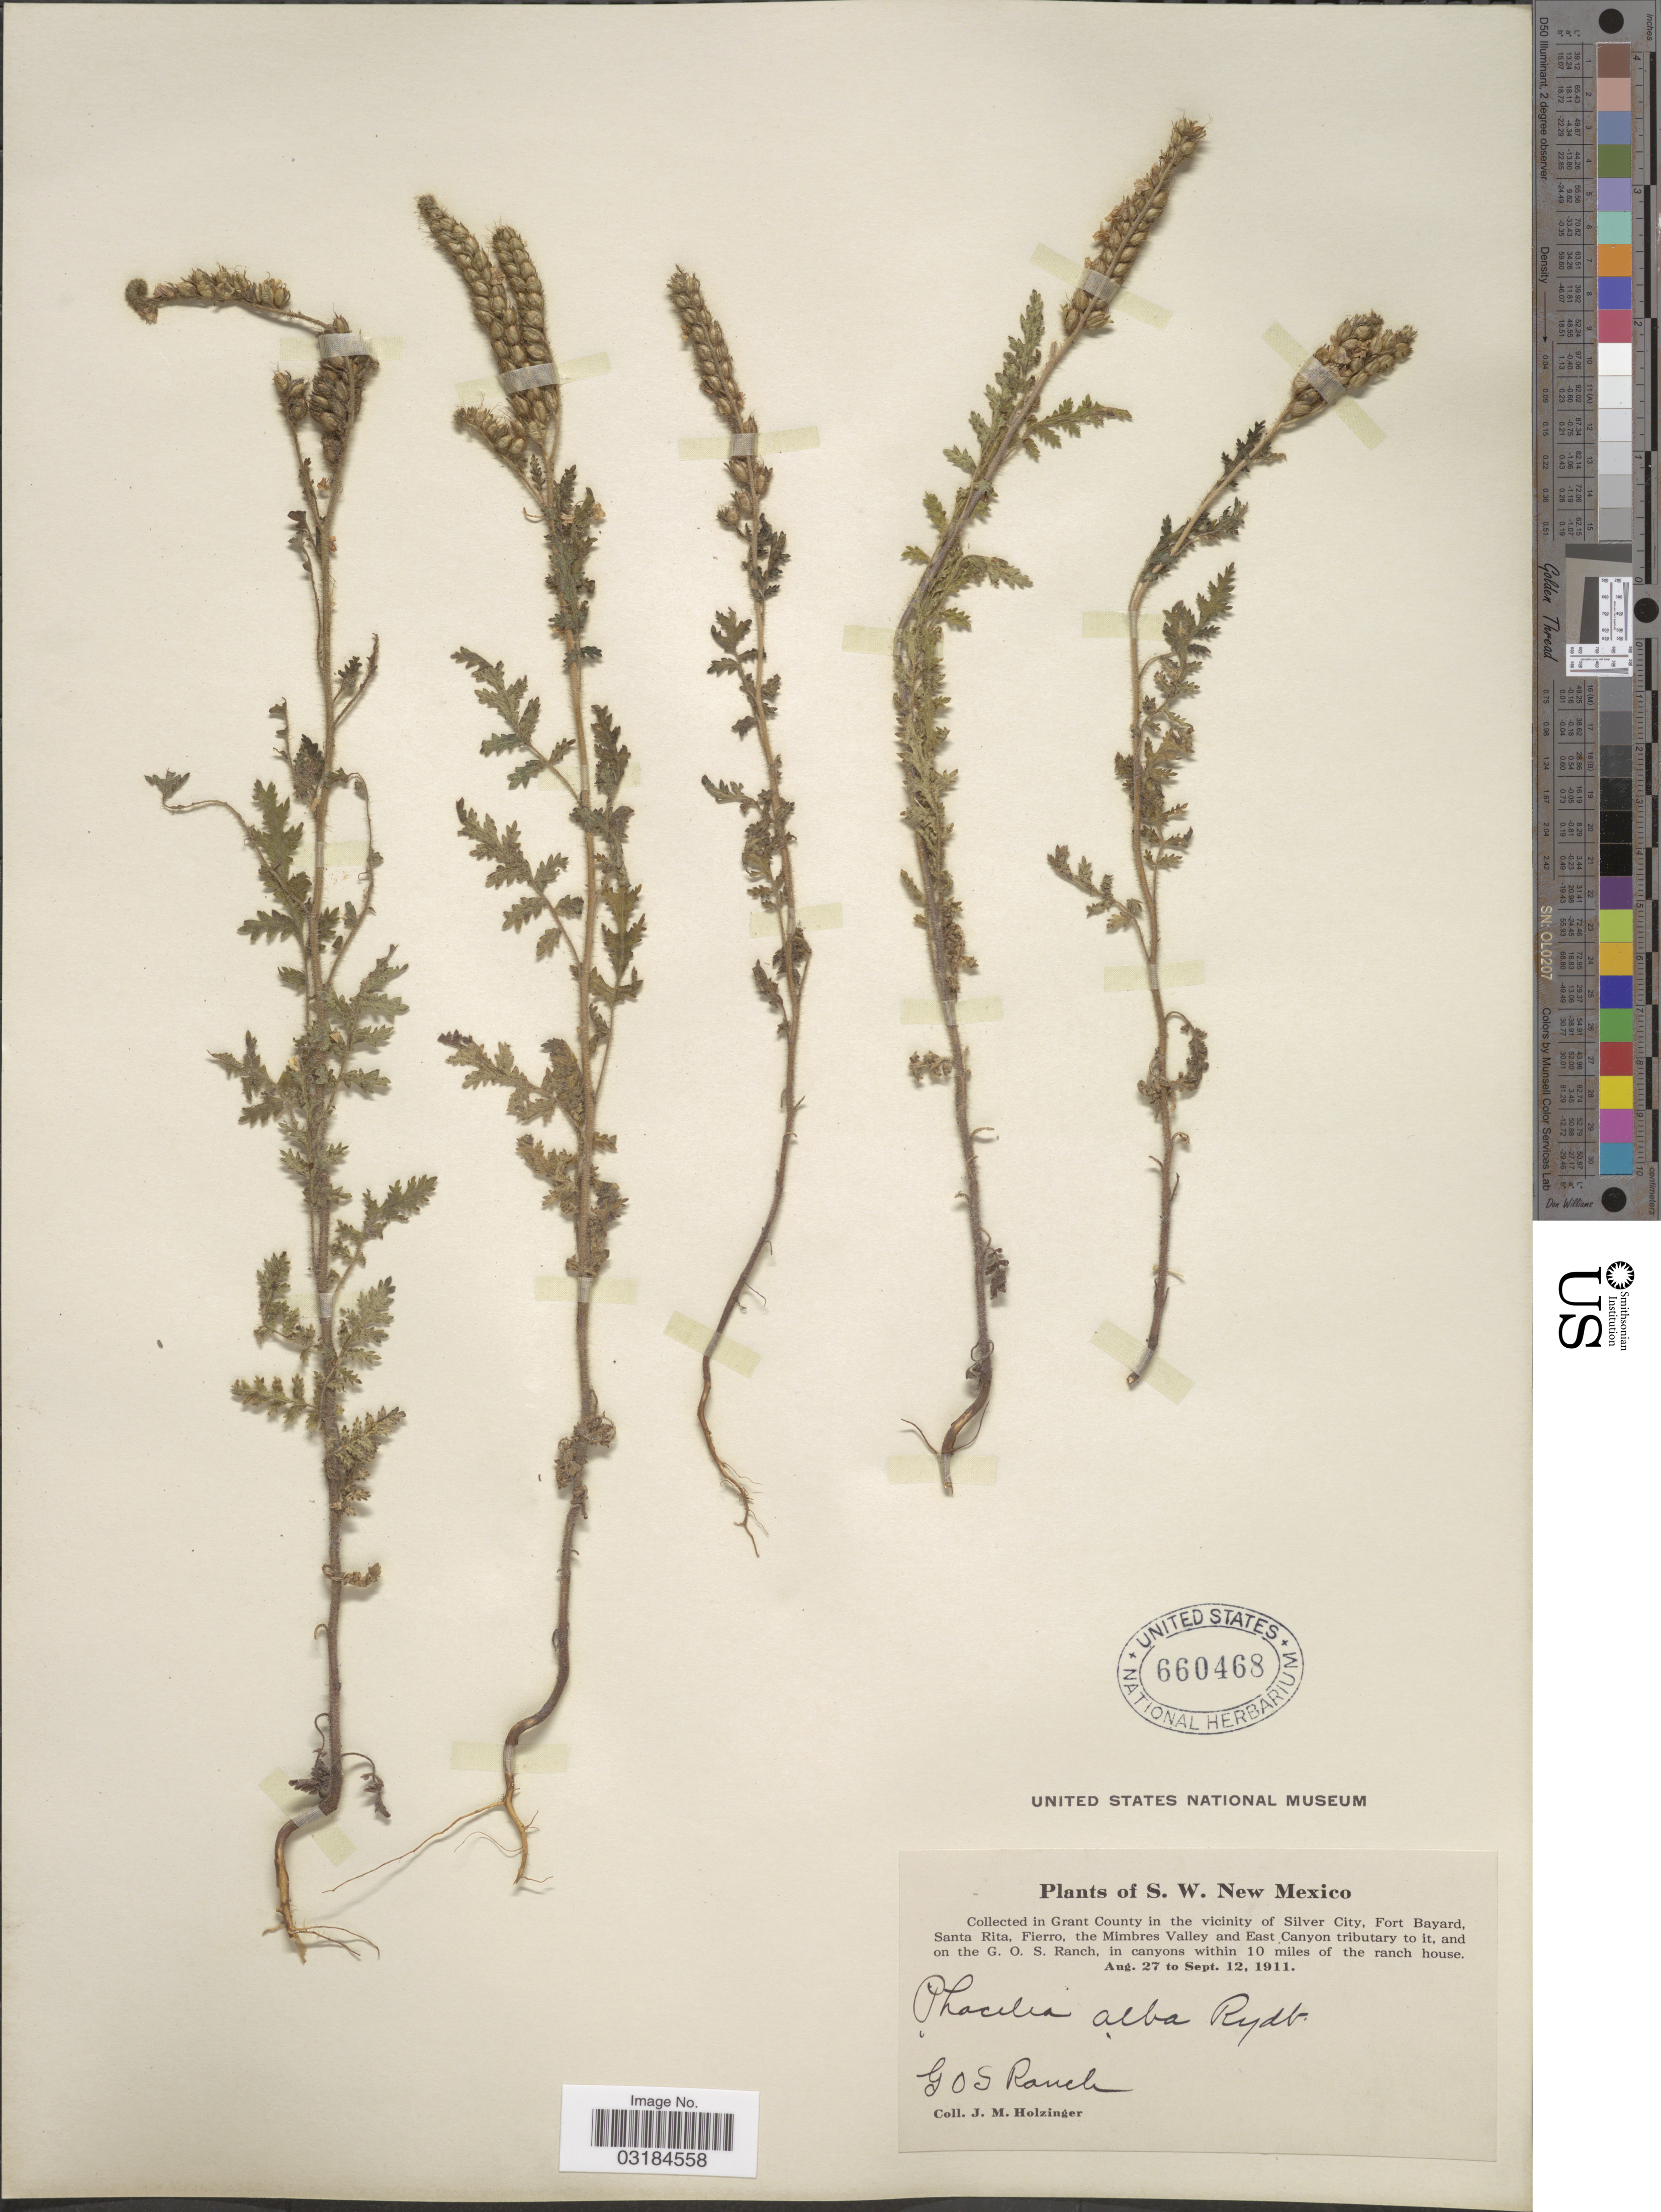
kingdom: Plantae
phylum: Tracheophyta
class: Magnoliopsida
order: Boraginales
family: Hydrophyllaceae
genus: Phacelia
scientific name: Phacelia alba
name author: Rydb.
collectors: J. M. Holzinger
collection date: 1911-08-27/1911-09-12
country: United States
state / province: New Mexico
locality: S.W. New Mexico. In Grant County in the vicinity of Silver city, Fort Bayard, Santa Rita, Fierro, the Mimbres Valley and East Canyon tributary to it, and on the G. O. S. Ranch, in canyons within 10 miles of the ranch house. G O S Ranch.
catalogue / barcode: US 660468